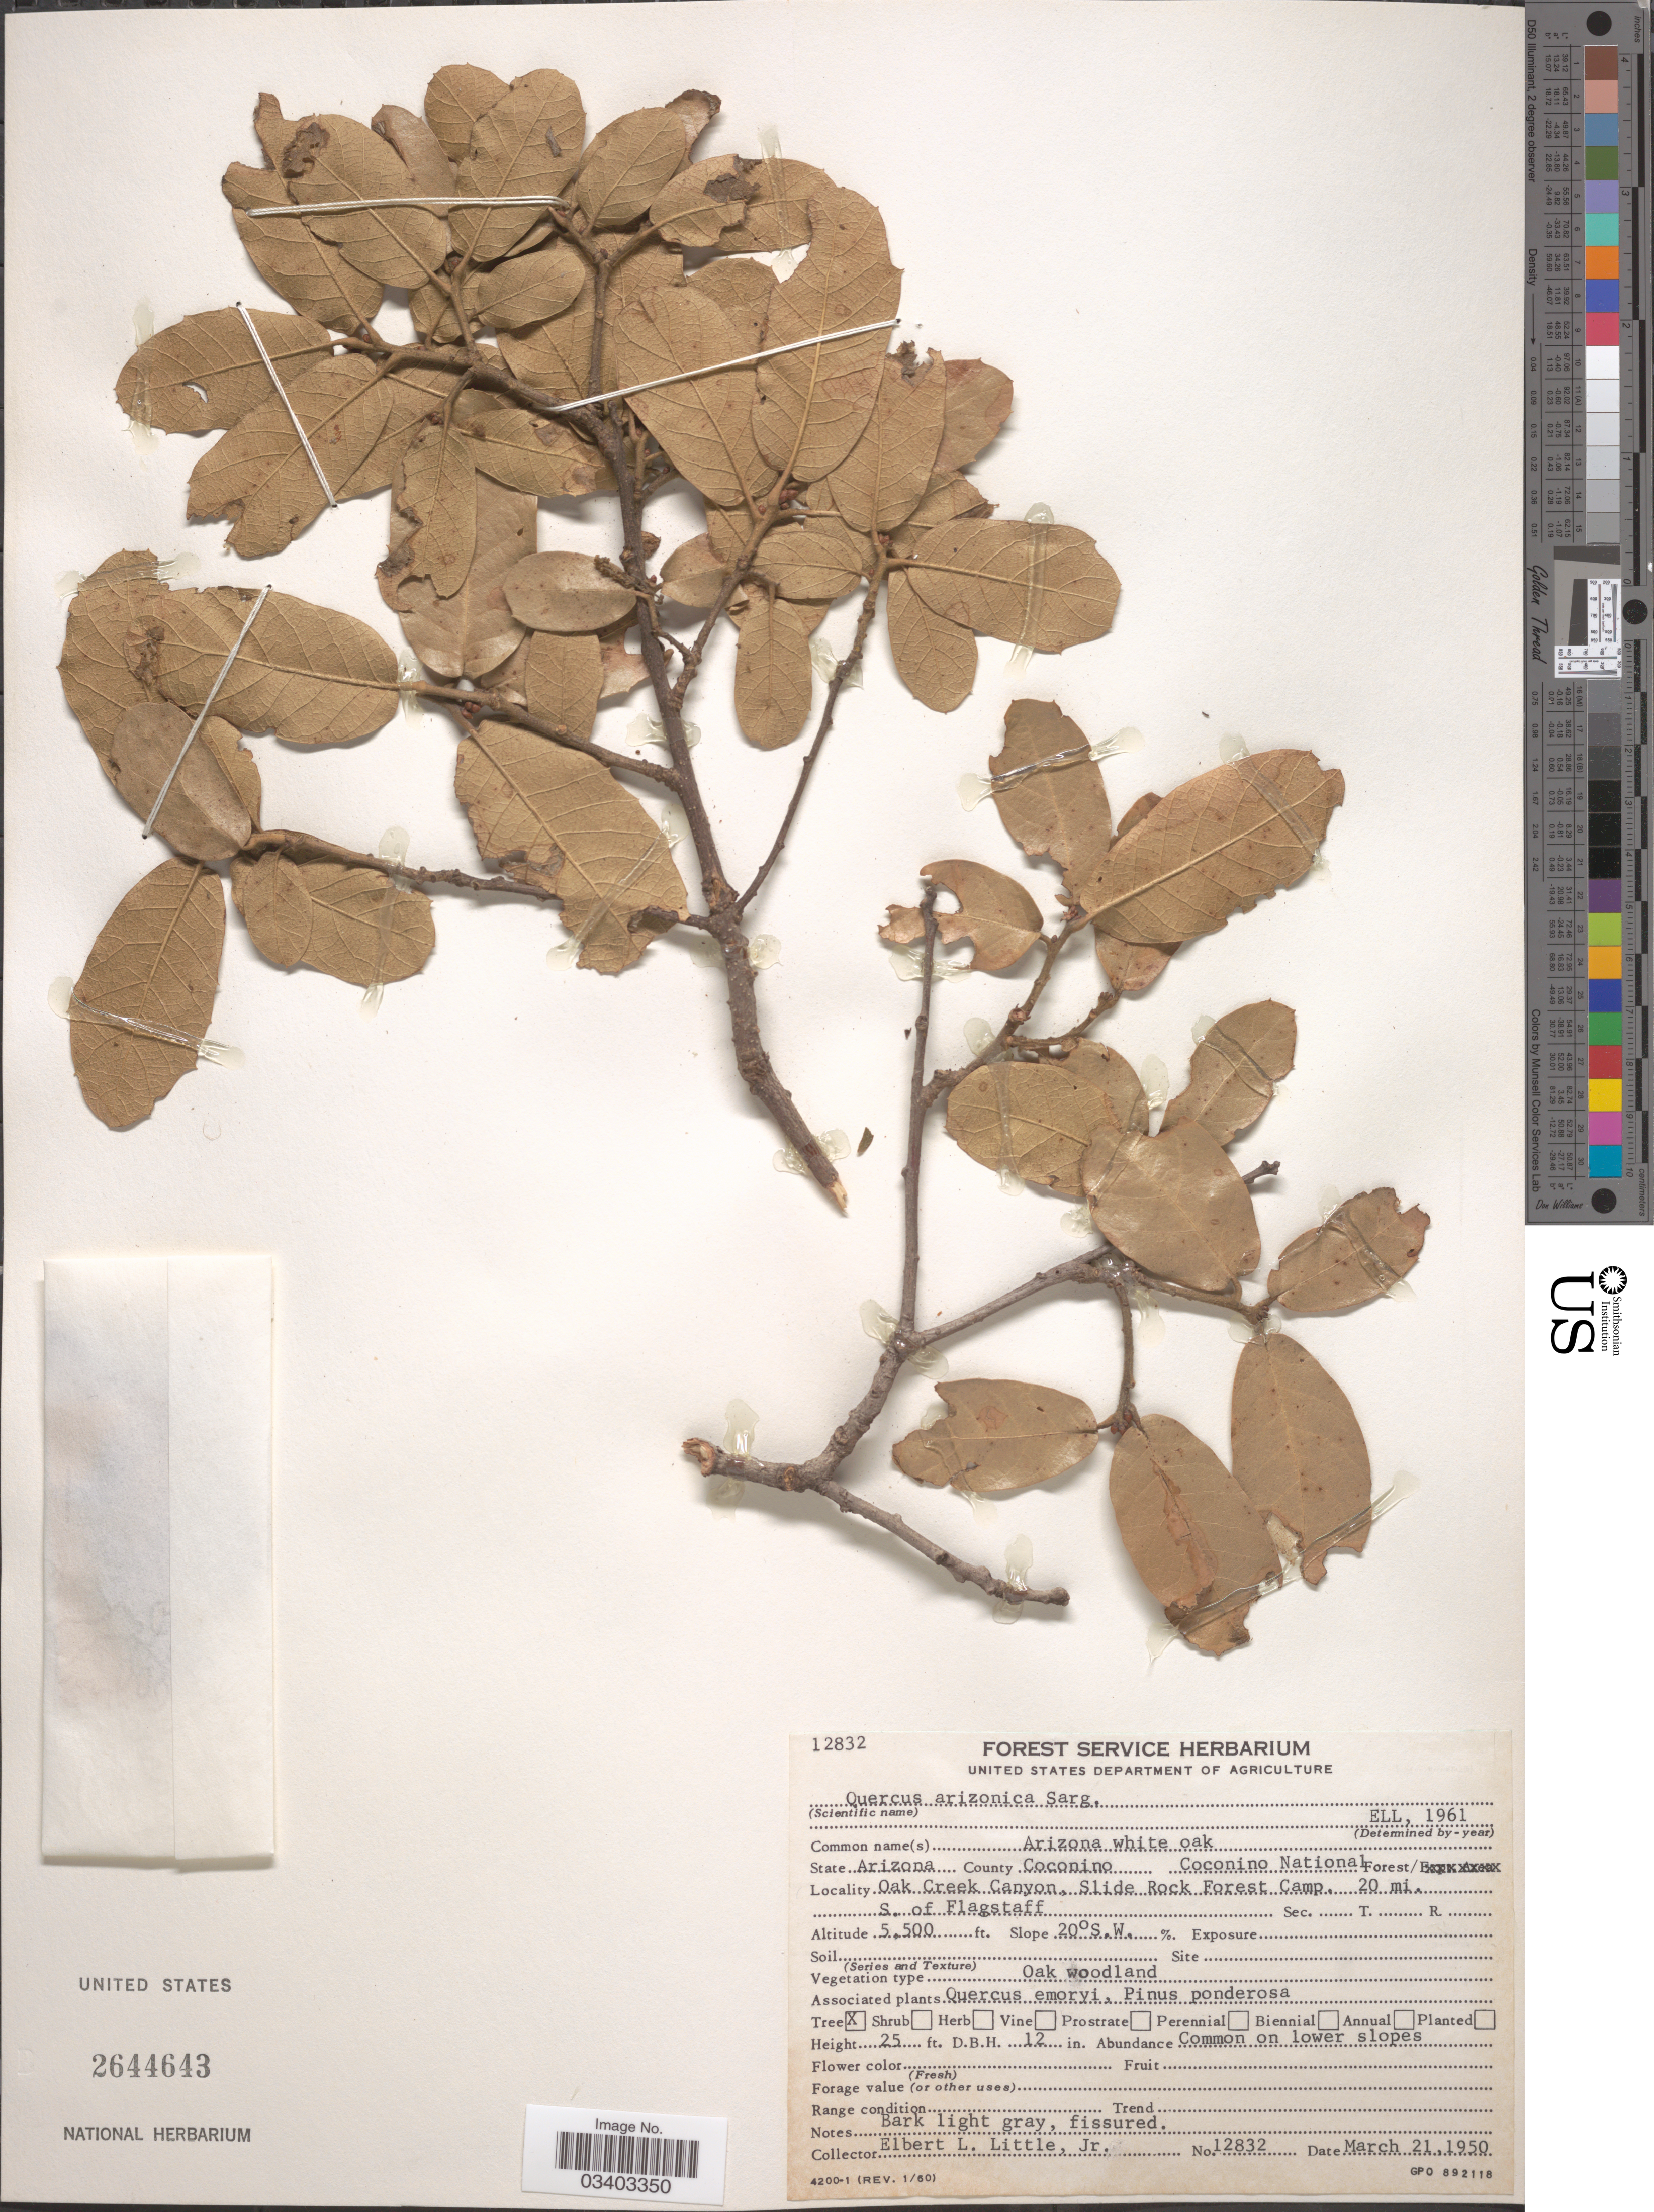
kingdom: Plantae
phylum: Tracheophyta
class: Magnoliopsida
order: Fagales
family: Fagaceae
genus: Quercus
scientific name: Quercus arizonica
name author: Sarg.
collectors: E. L. Little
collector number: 12832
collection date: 1950-03-21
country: United States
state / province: Arizona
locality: County Coconino Coconino National Forest. Oak Creek Canyon, Slide Rock Forest Camp. 20 mi. S. of Flagstaff. Slope 20º S.W.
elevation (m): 1676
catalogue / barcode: US 2644643